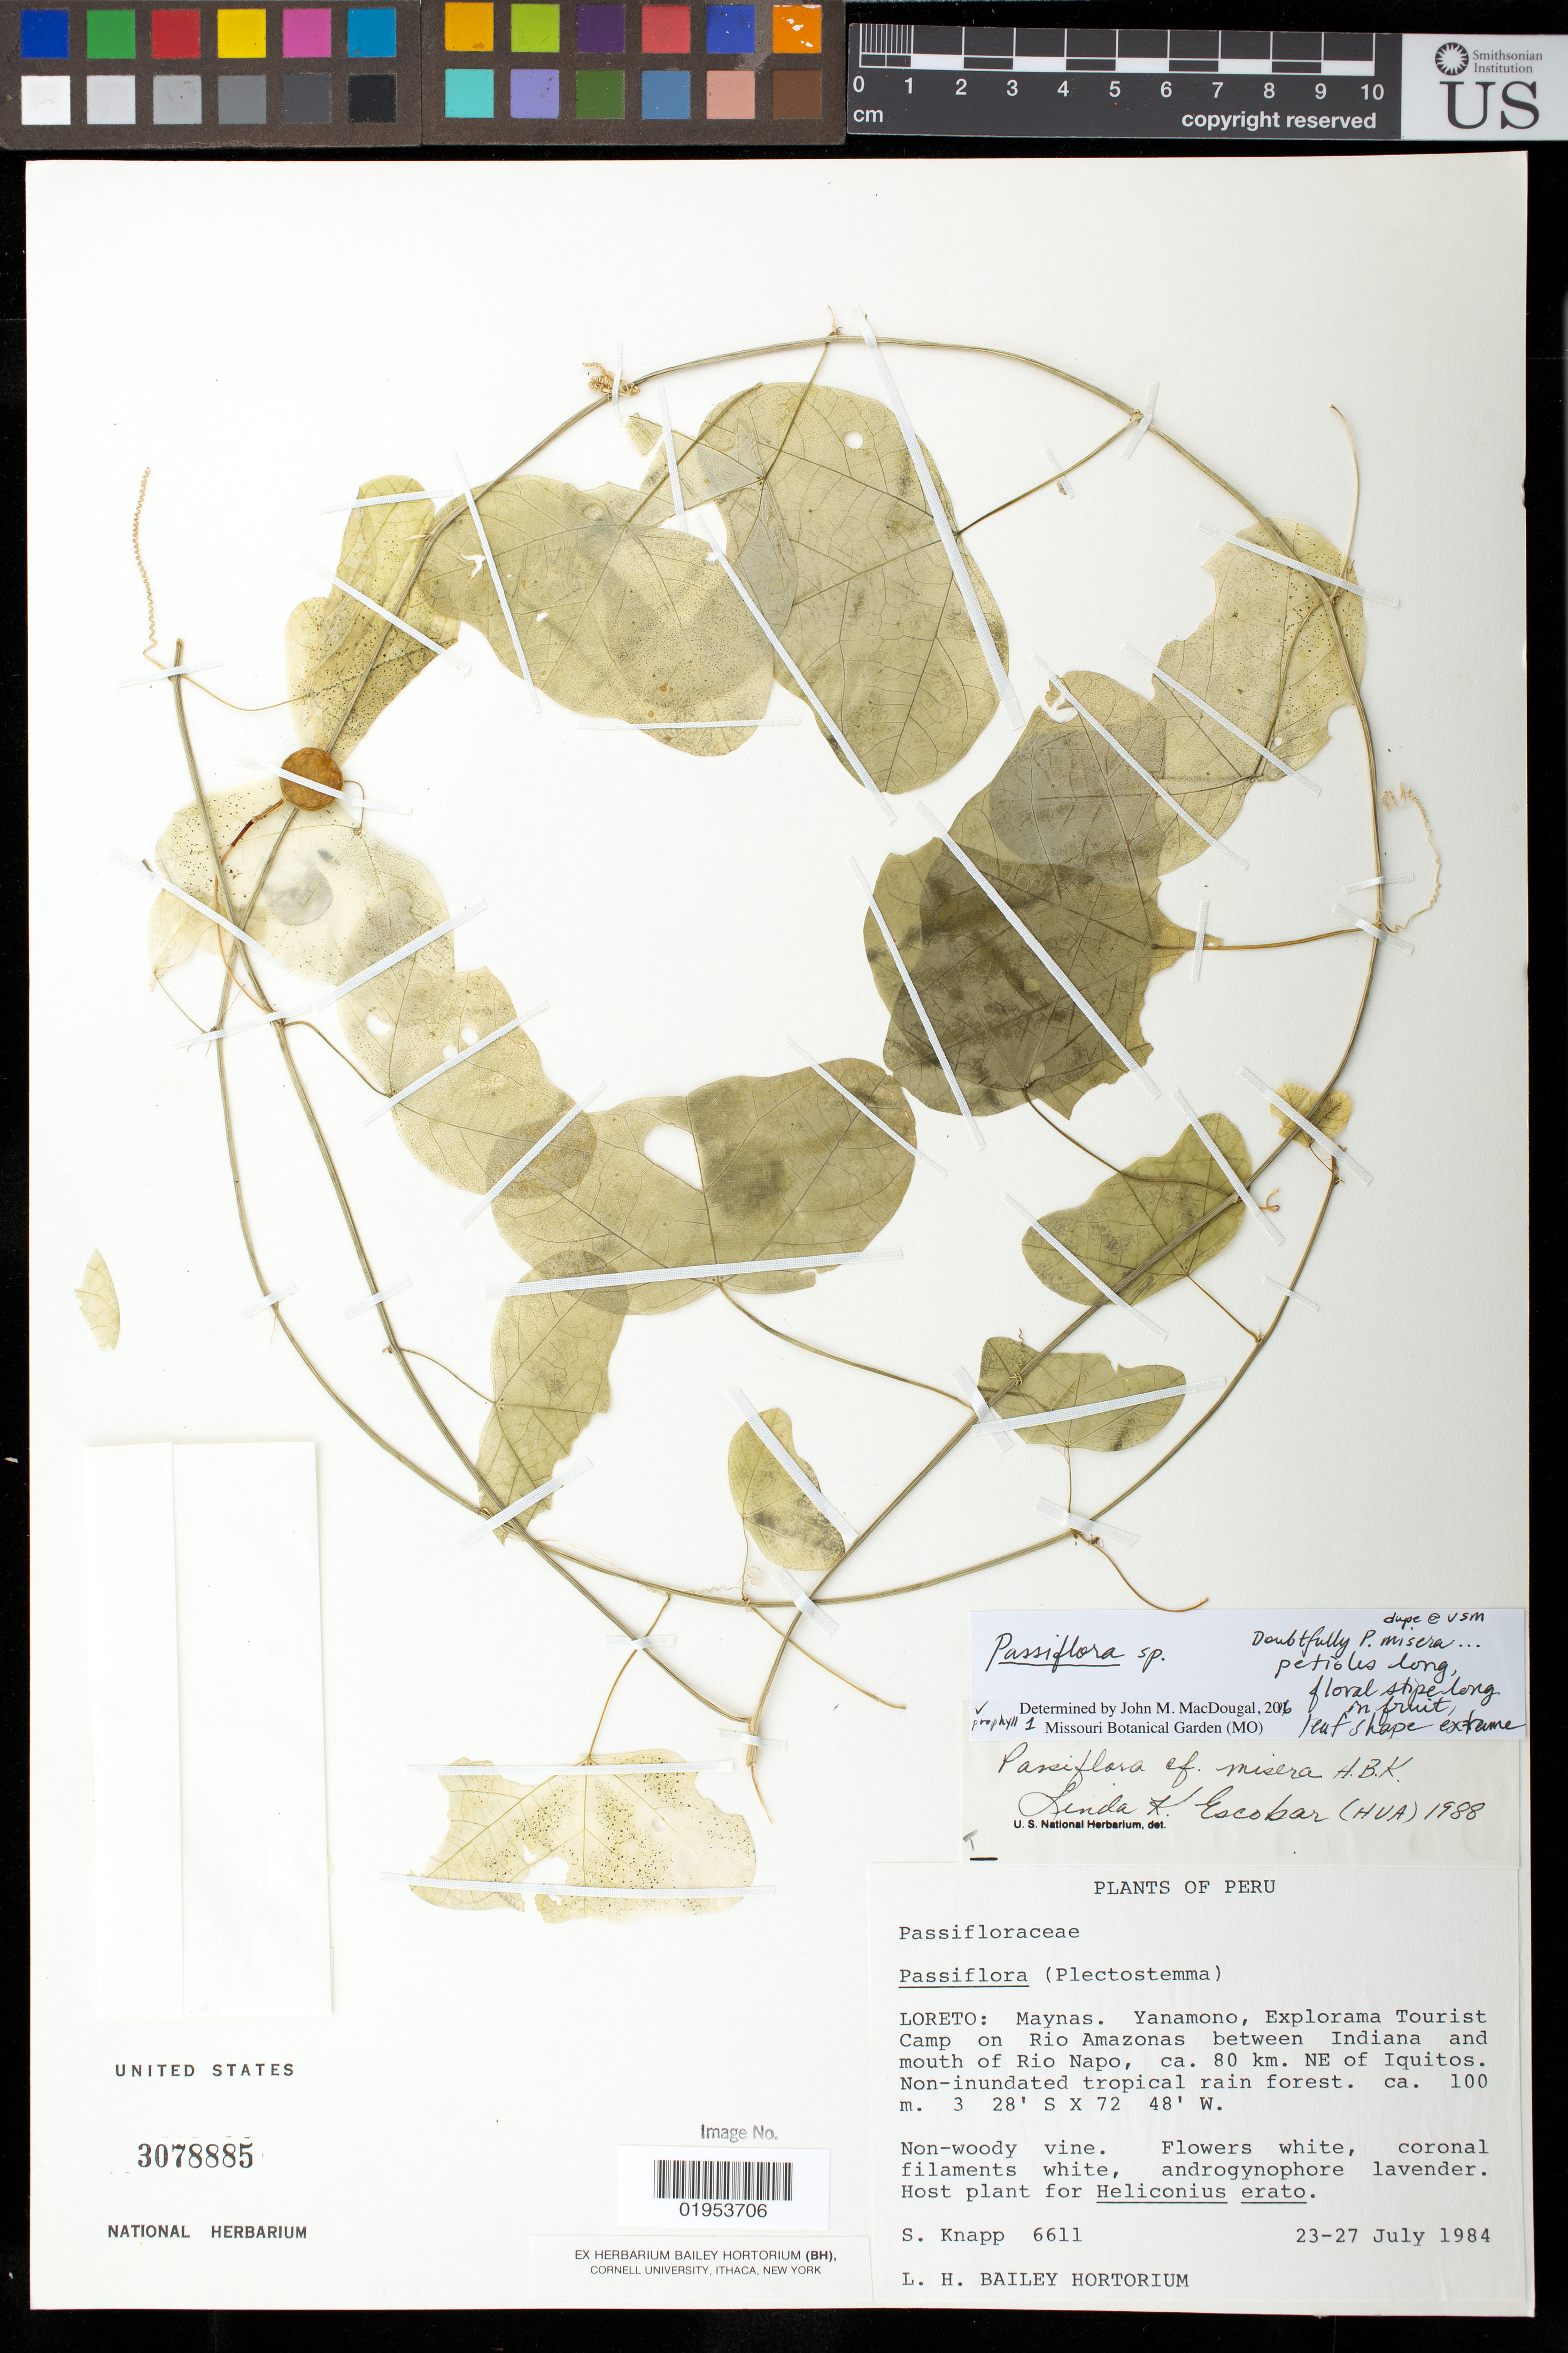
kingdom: Plantae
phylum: Tracheophyta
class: Magnoliopsida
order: Malpighiales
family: Passifloraceae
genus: Passiflora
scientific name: Passiflora sp.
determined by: MacDougal, John M.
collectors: S. Knapp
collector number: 6611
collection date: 1984-07-23/1984-07-27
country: Peru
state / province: Loreto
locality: Maynas. Yanamono, Explorama Tourist Camp on Rio Amazonas between Indiana and mouth of Rio Napo, ca. 80 km. NE of Iquitos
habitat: Non-inundated tropical rain forest.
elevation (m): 100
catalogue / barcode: US 3078885